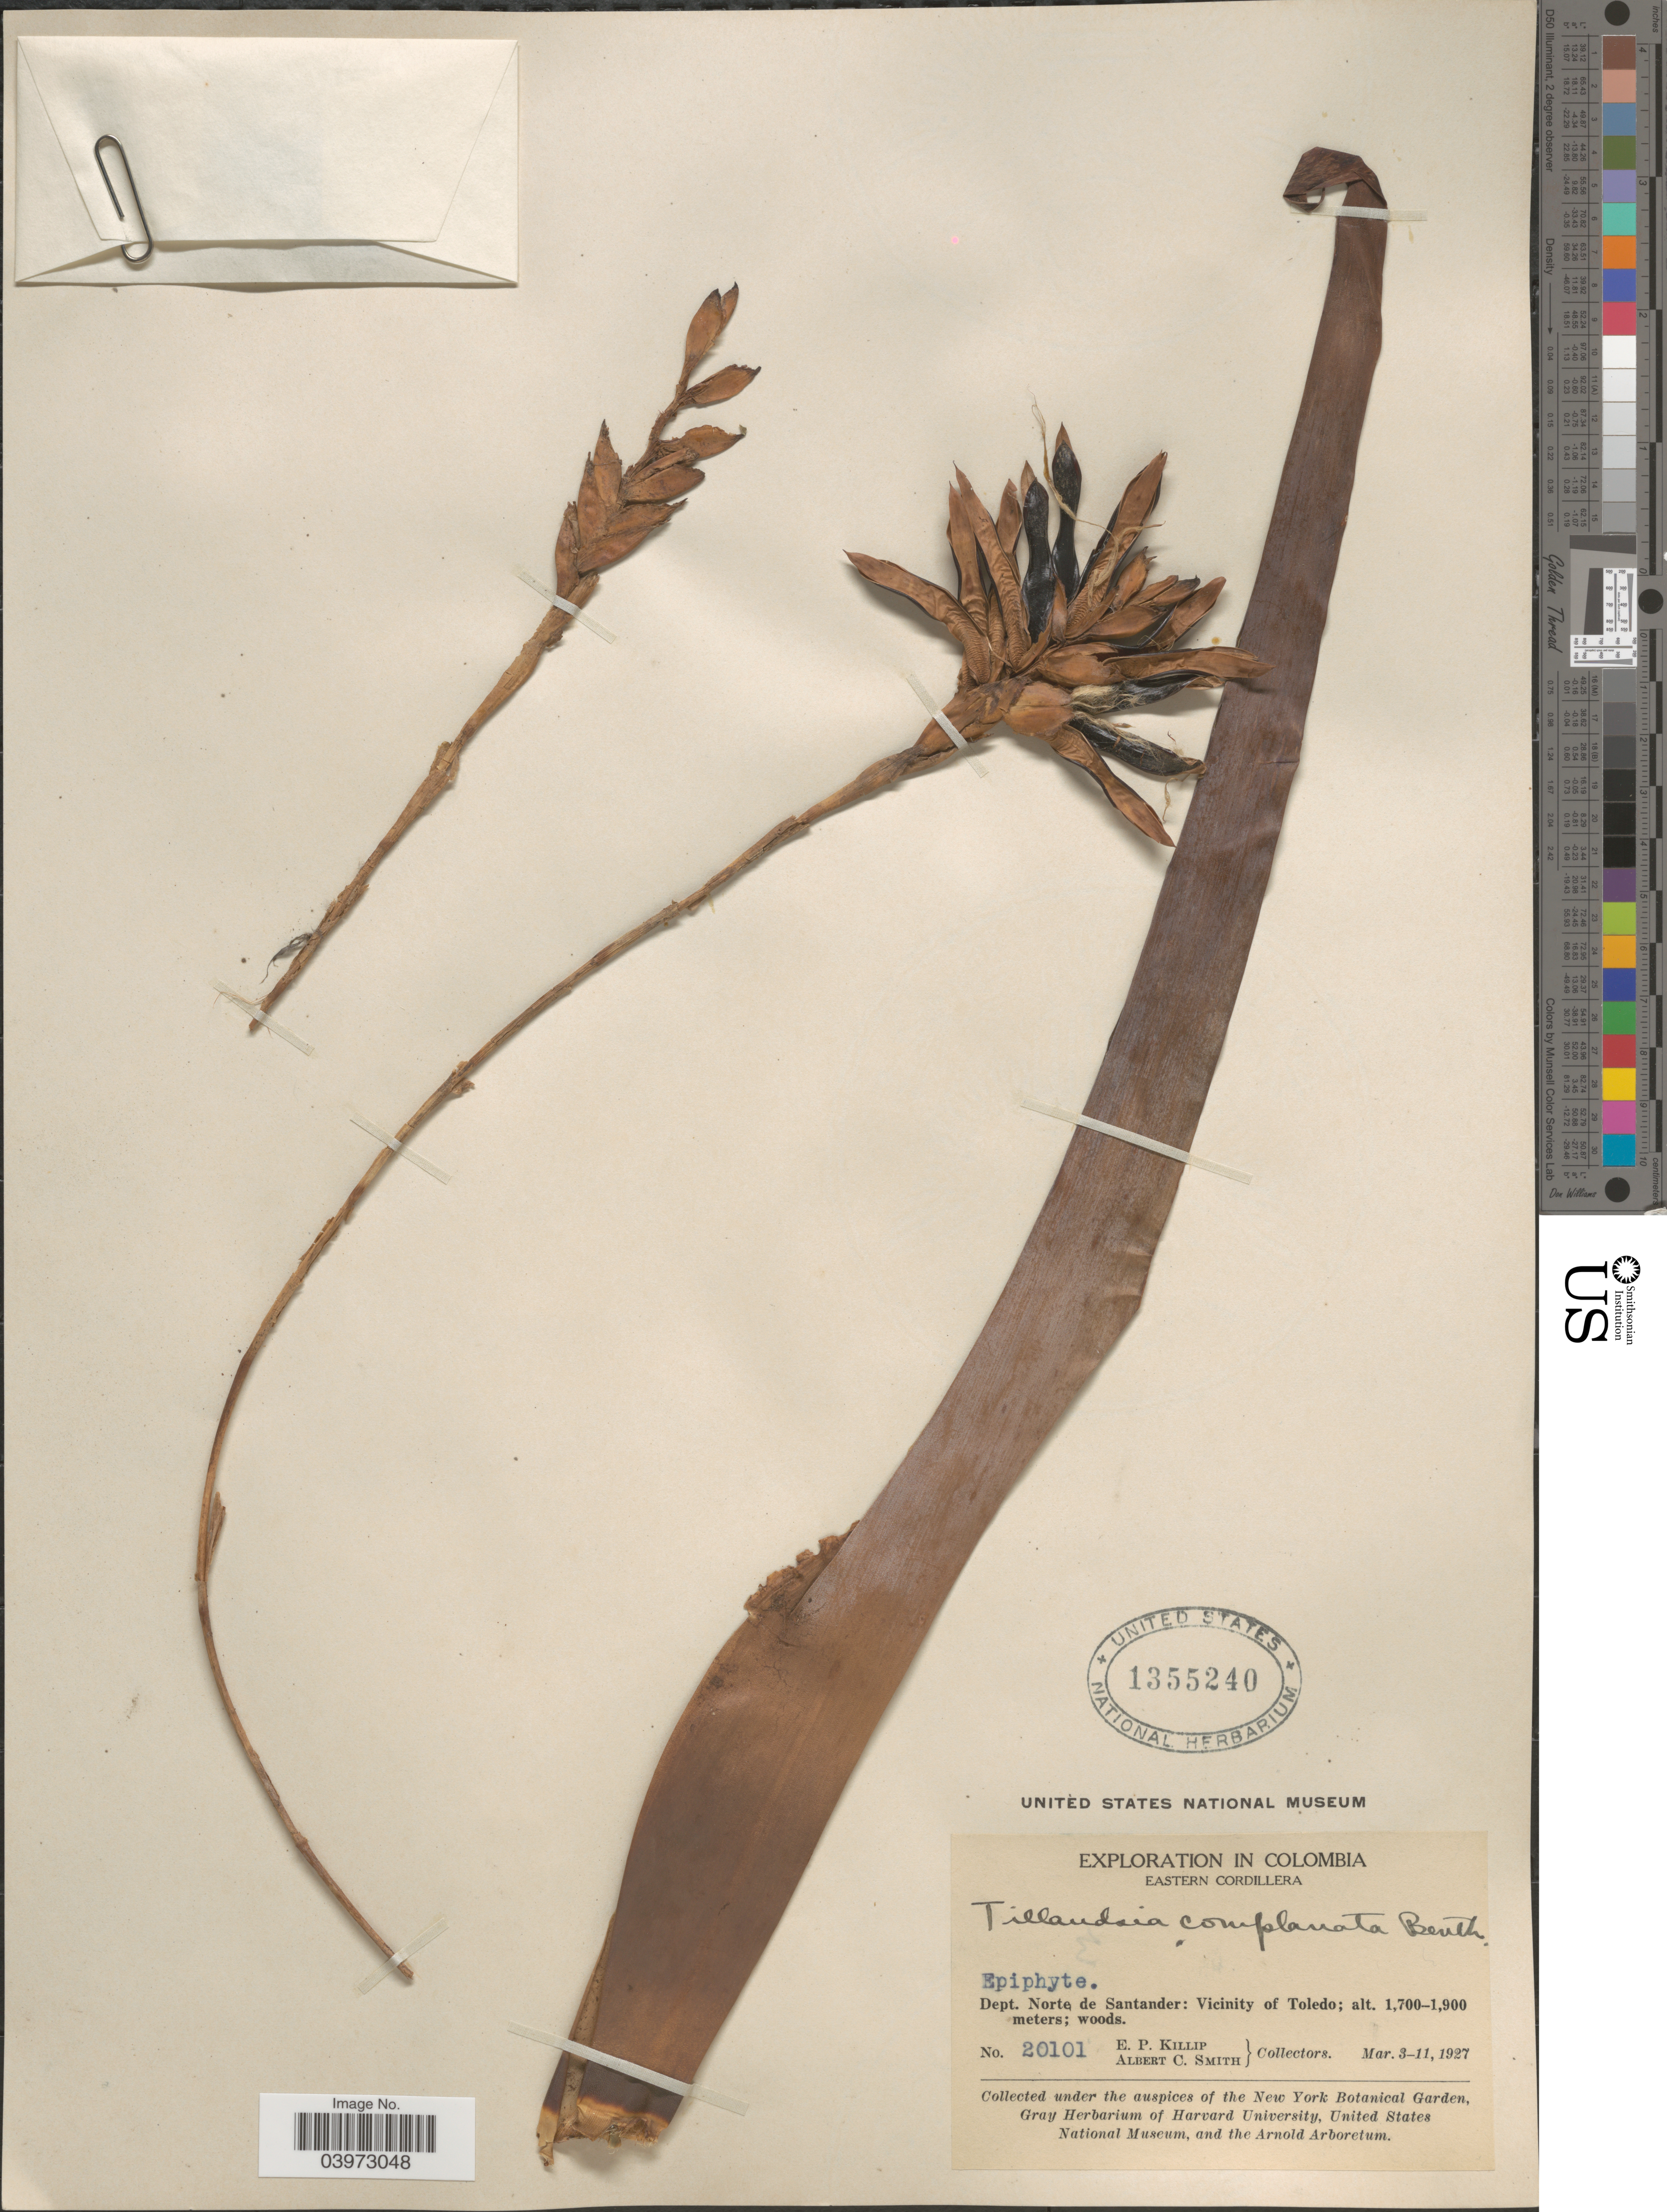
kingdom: Plantae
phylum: Tracheophyta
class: Liliopsida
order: Poales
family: Bromeliaceae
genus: Tillandsia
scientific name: Tillandsia complanata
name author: Benth.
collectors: E. P. Killip & A. C. Smith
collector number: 20101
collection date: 1927-03-03/1927-03-11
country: Colombia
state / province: Norte de Santander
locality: Exploration in Colombia. Eastern Cordillera. Dept. Norte de Santander: Vicinity of Toledo.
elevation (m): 1700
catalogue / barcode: US 1355240